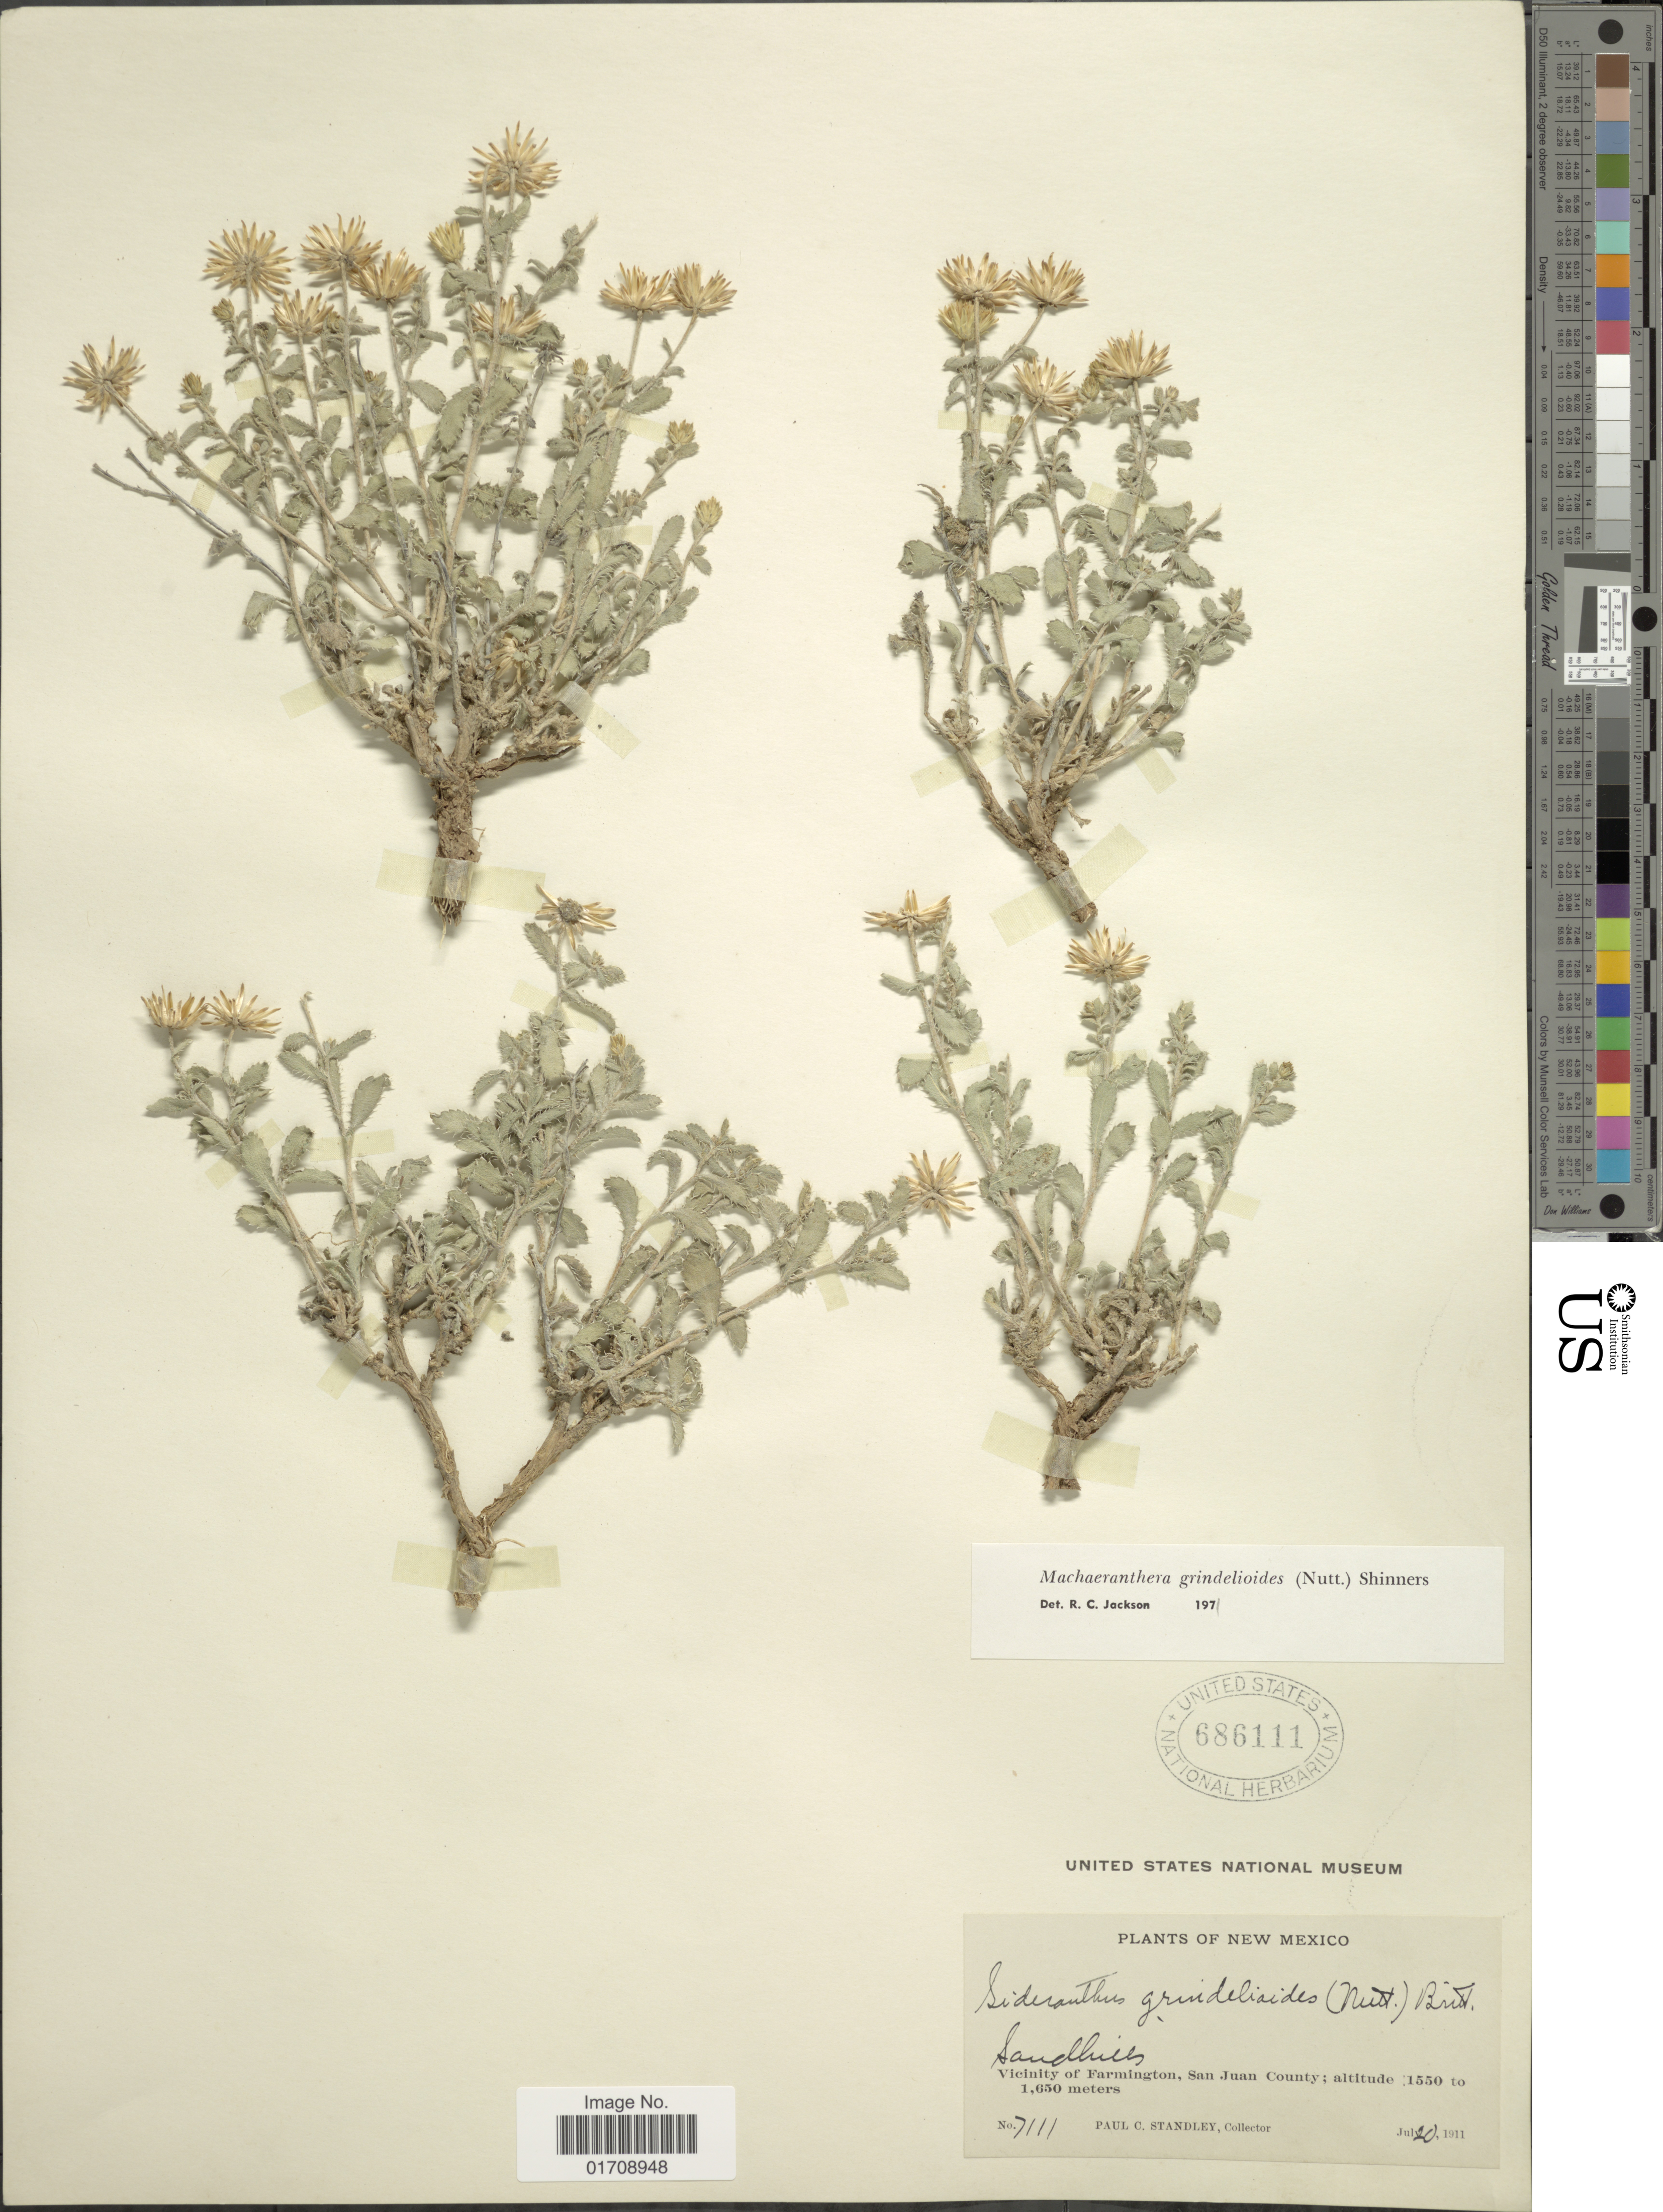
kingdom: Plantae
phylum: Tracheophyta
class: Magnoliopsida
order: Asterales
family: Asteraceae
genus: Machaeranthera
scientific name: Machaeranthera grindelioides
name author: (Nutt.) Shinners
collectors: P. C. Standley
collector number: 7111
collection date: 1911-07-20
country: United States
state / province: New Mexico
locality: Vicinity of Farmington, San Juan County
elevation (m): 1550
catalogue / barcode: US 686111